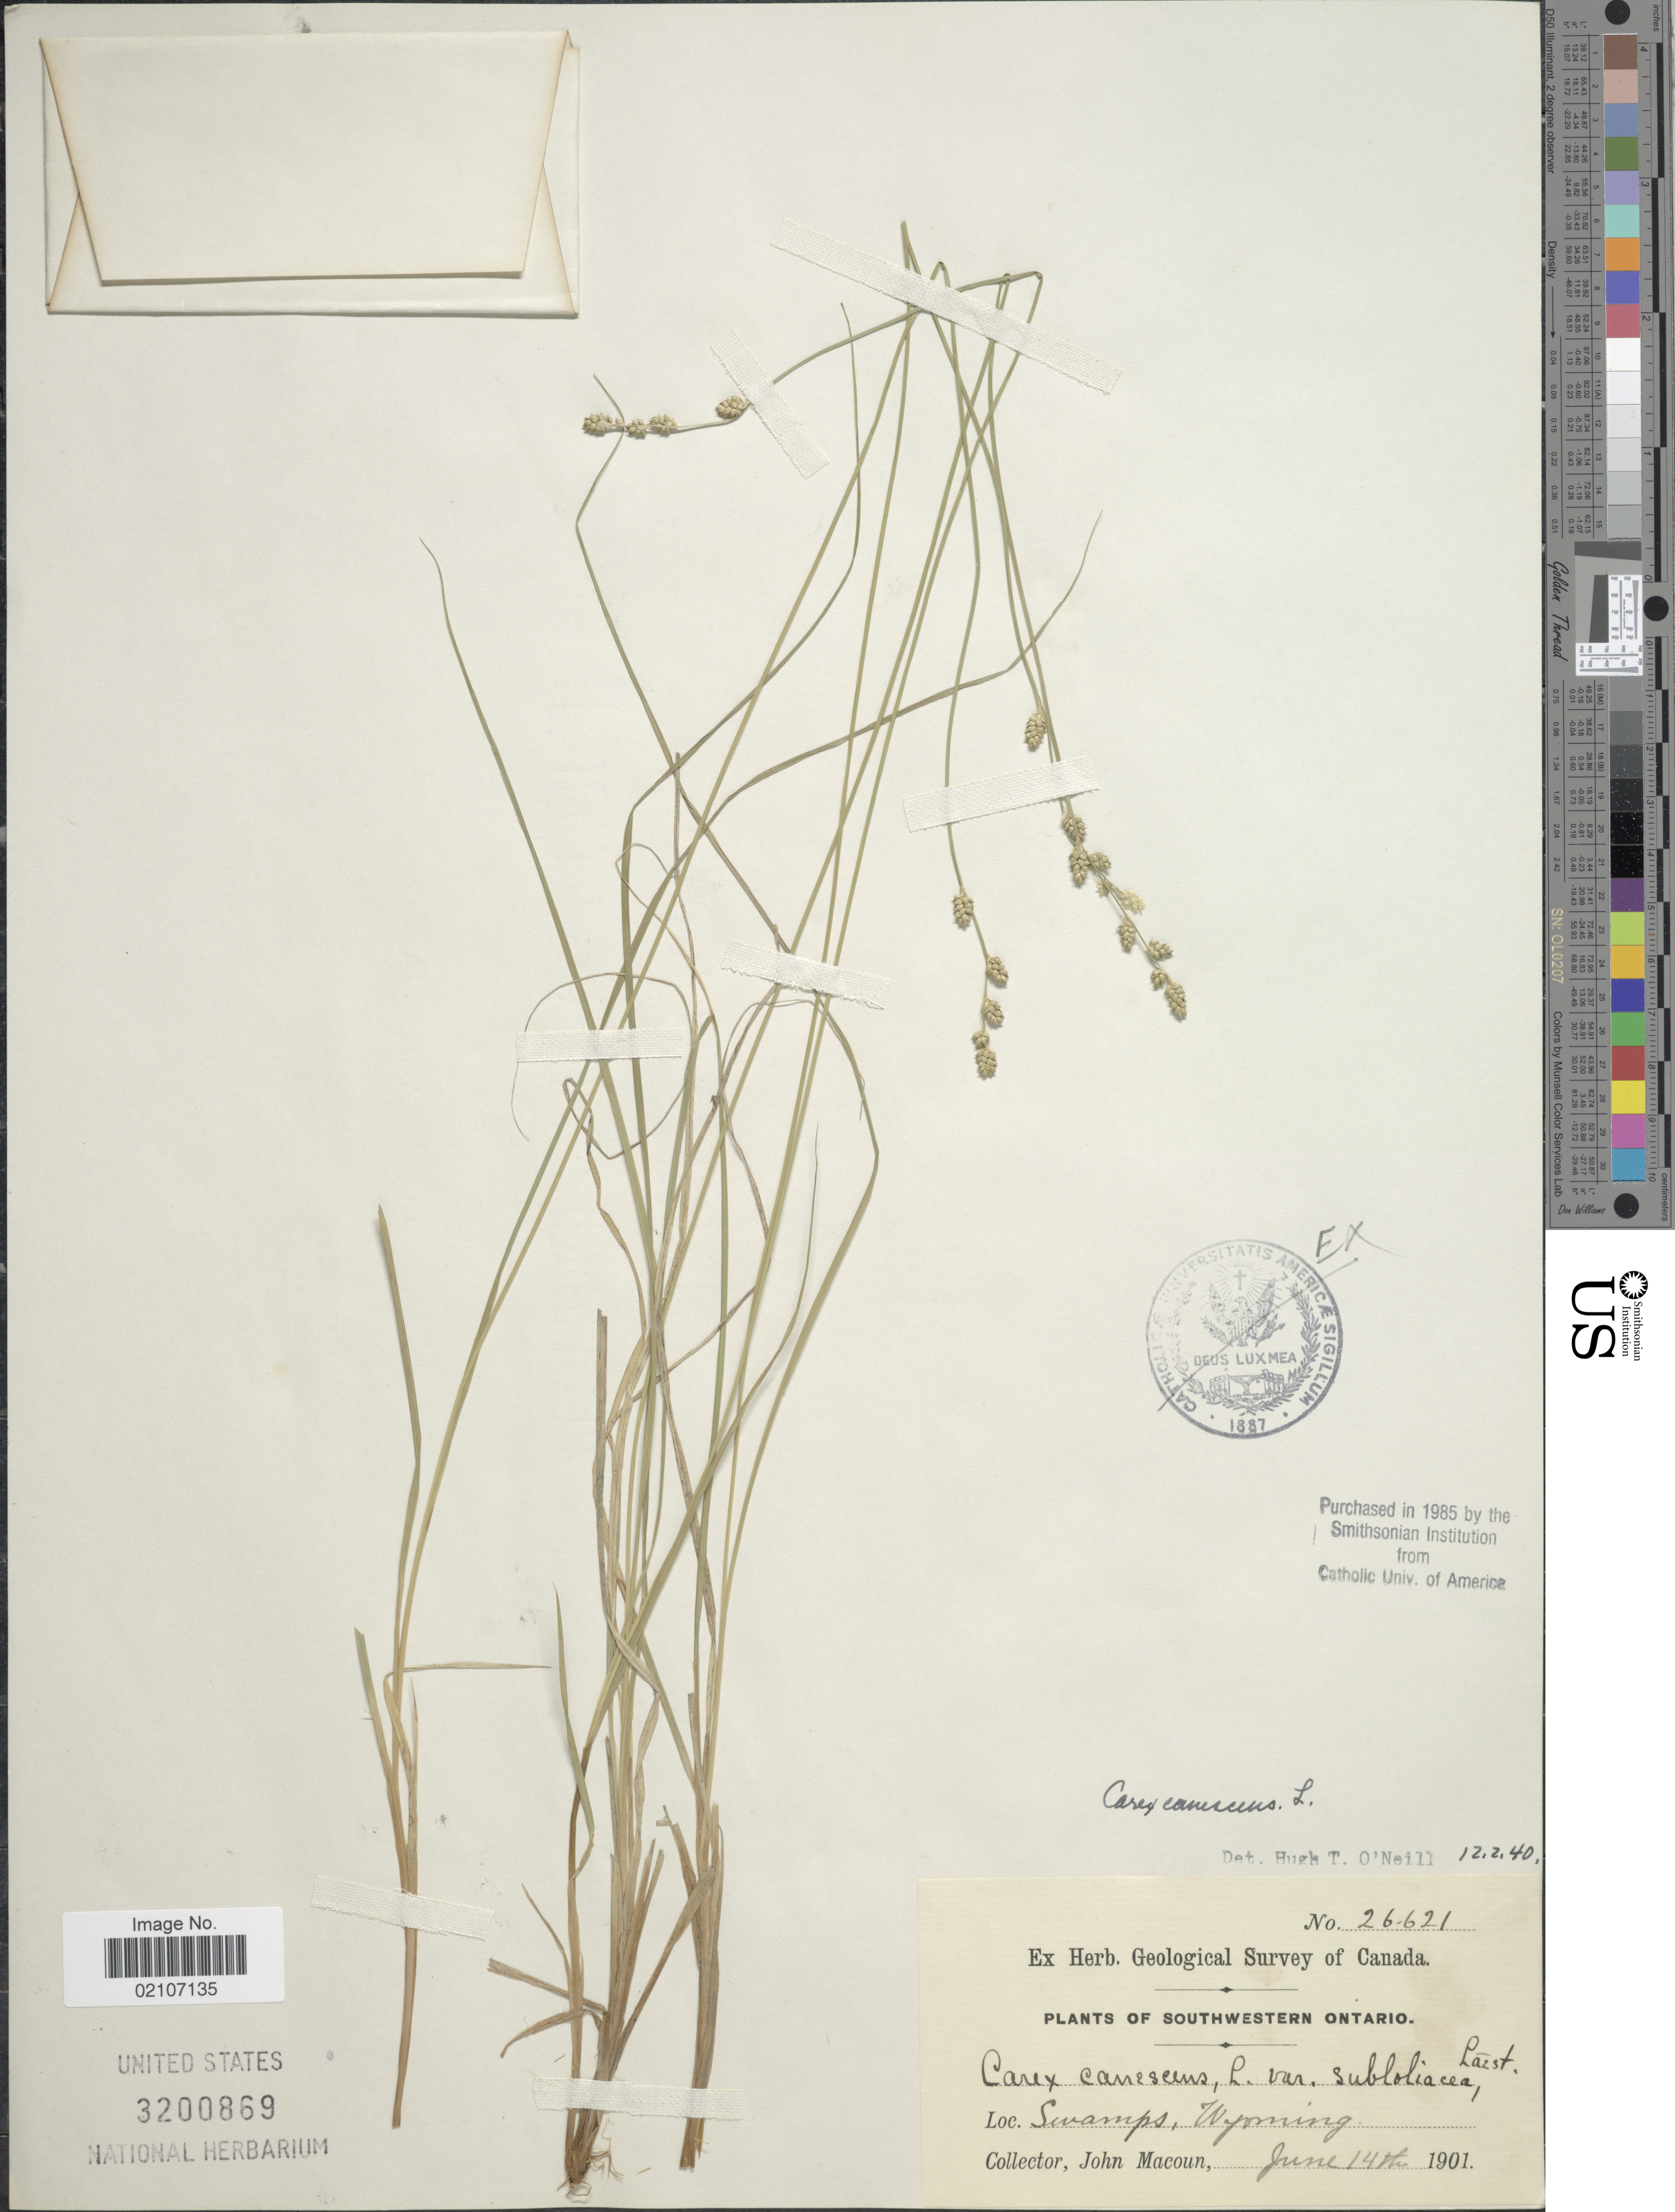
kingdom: Plantae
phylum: Tracheophyta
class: Liliopsida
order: Poales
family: Cyperaceae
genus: Carex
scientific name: Carex canescens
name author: L.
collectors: J. Macoun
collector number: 26621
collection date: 1901-06-14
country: Canada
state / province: Ontario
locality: Southwestern Ontario, Swamps, Wyoming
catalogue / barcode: US 3200869